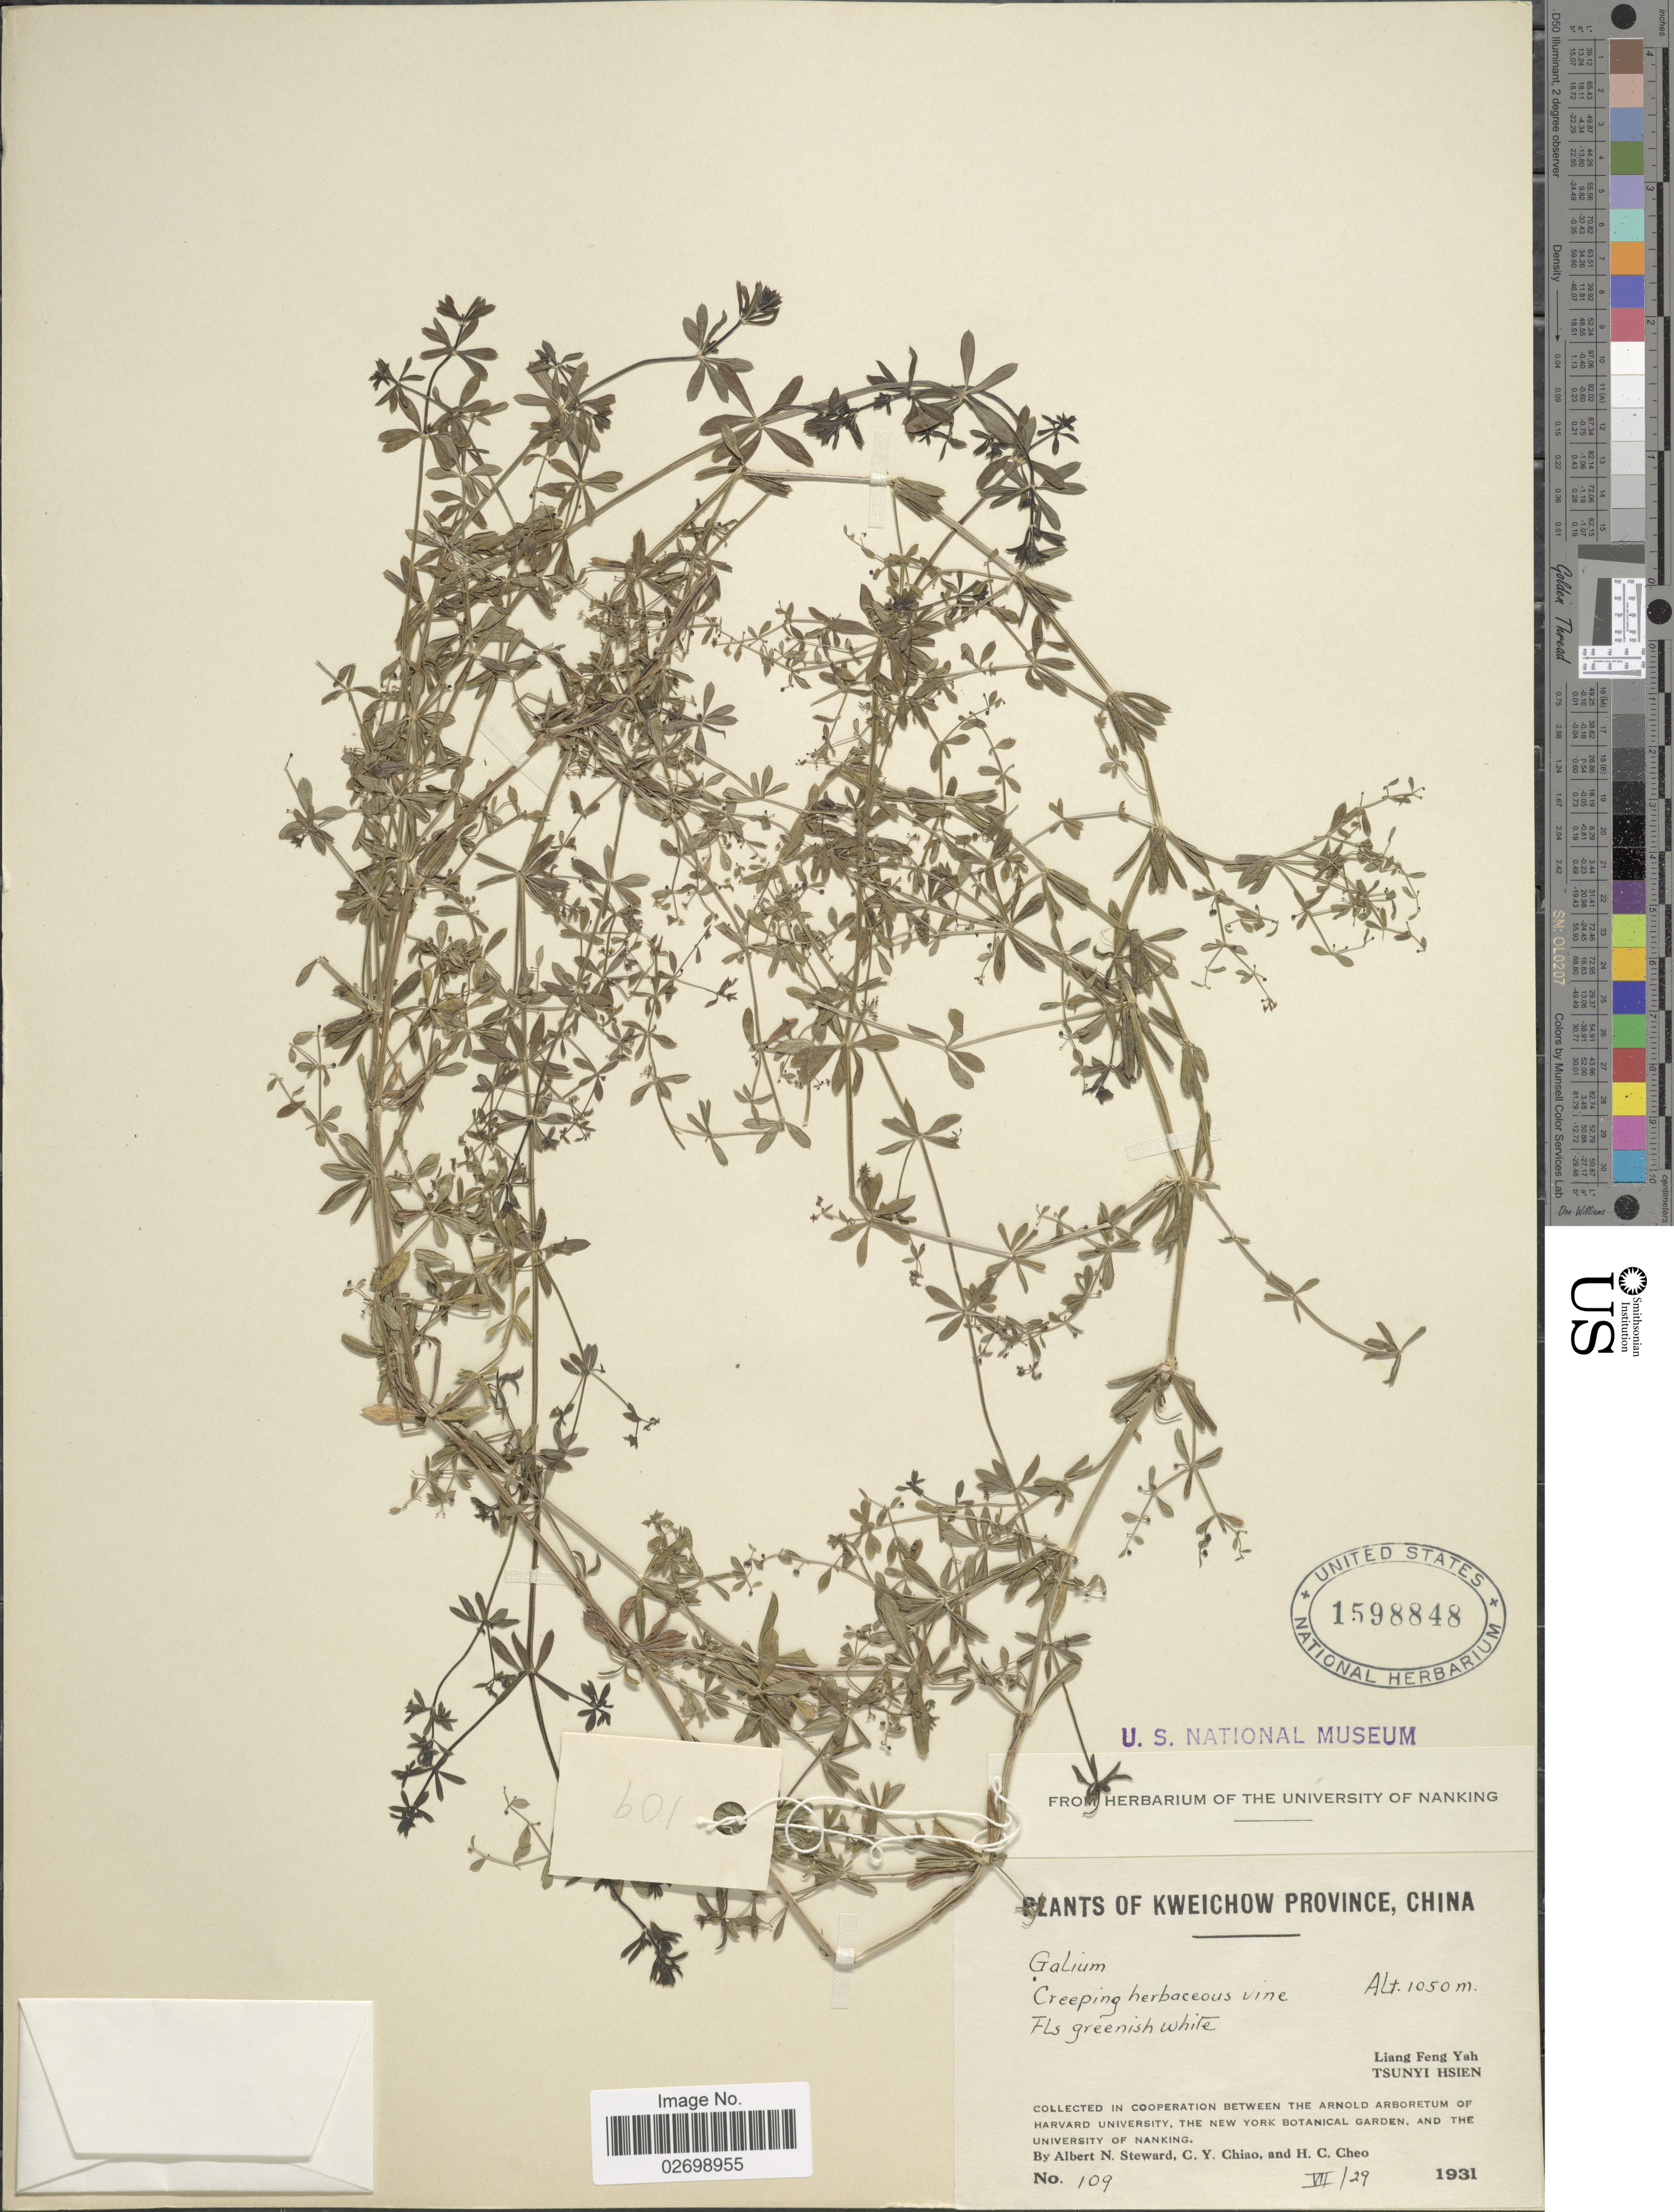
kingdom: Plantae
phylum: Tracheophyta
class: Magnoliopsida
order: Gentianales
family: Rubiaceae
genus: Galium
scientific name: Galium sp.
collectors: A. N. Steward, C. Y. Chiao & H. Cheo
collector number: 109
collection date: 1931-07-29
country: China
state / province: Guizhou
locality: Kweichow Province. Liang Feng Yah. Tsunyi Hsien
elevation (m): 1050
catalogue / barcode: US 1598848